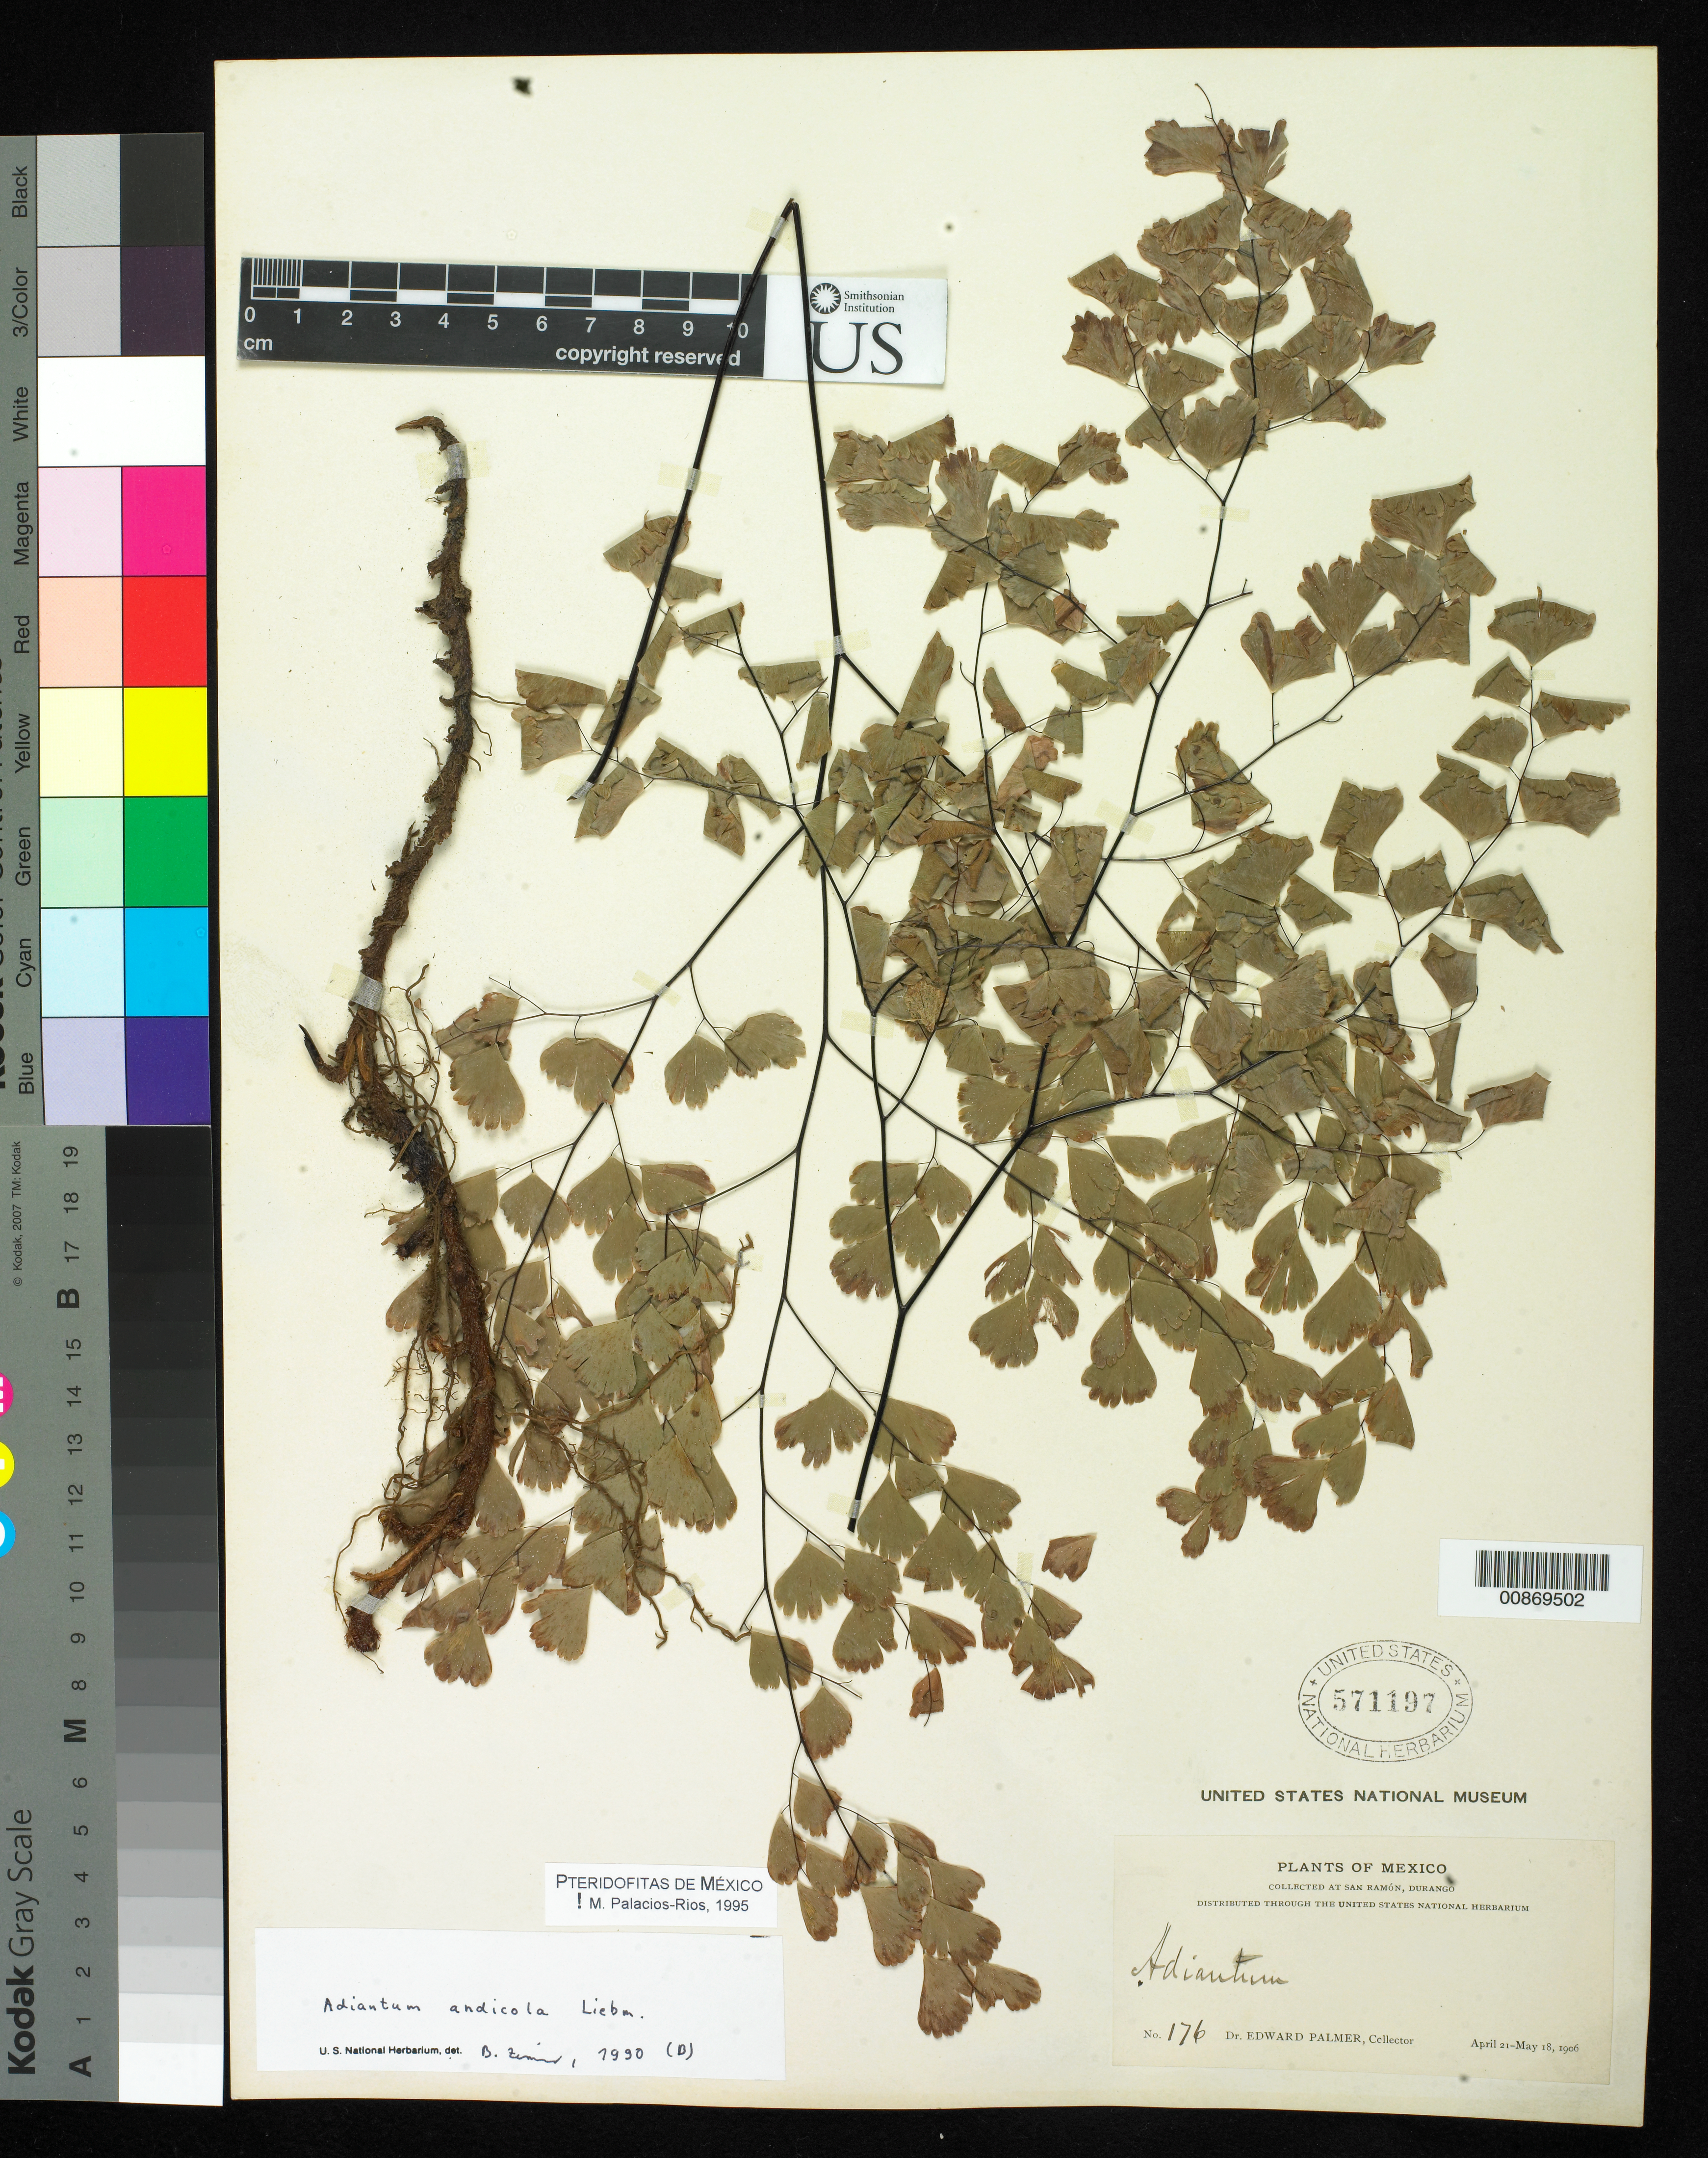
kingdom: Plantae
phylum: Tracheophyta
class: Polypodiopsida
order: Polypodiales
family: Pteridaceae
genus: Adiantum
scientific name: Adiantum andicola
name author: Liebm.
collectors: E. Palmer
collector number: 176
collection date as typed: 21 Apr 1906 to 18 May 1906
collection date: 1906-04-21/1906-05-18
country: Mexico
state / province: Durango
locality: San Ramón, Durango.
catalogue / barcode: US 571197